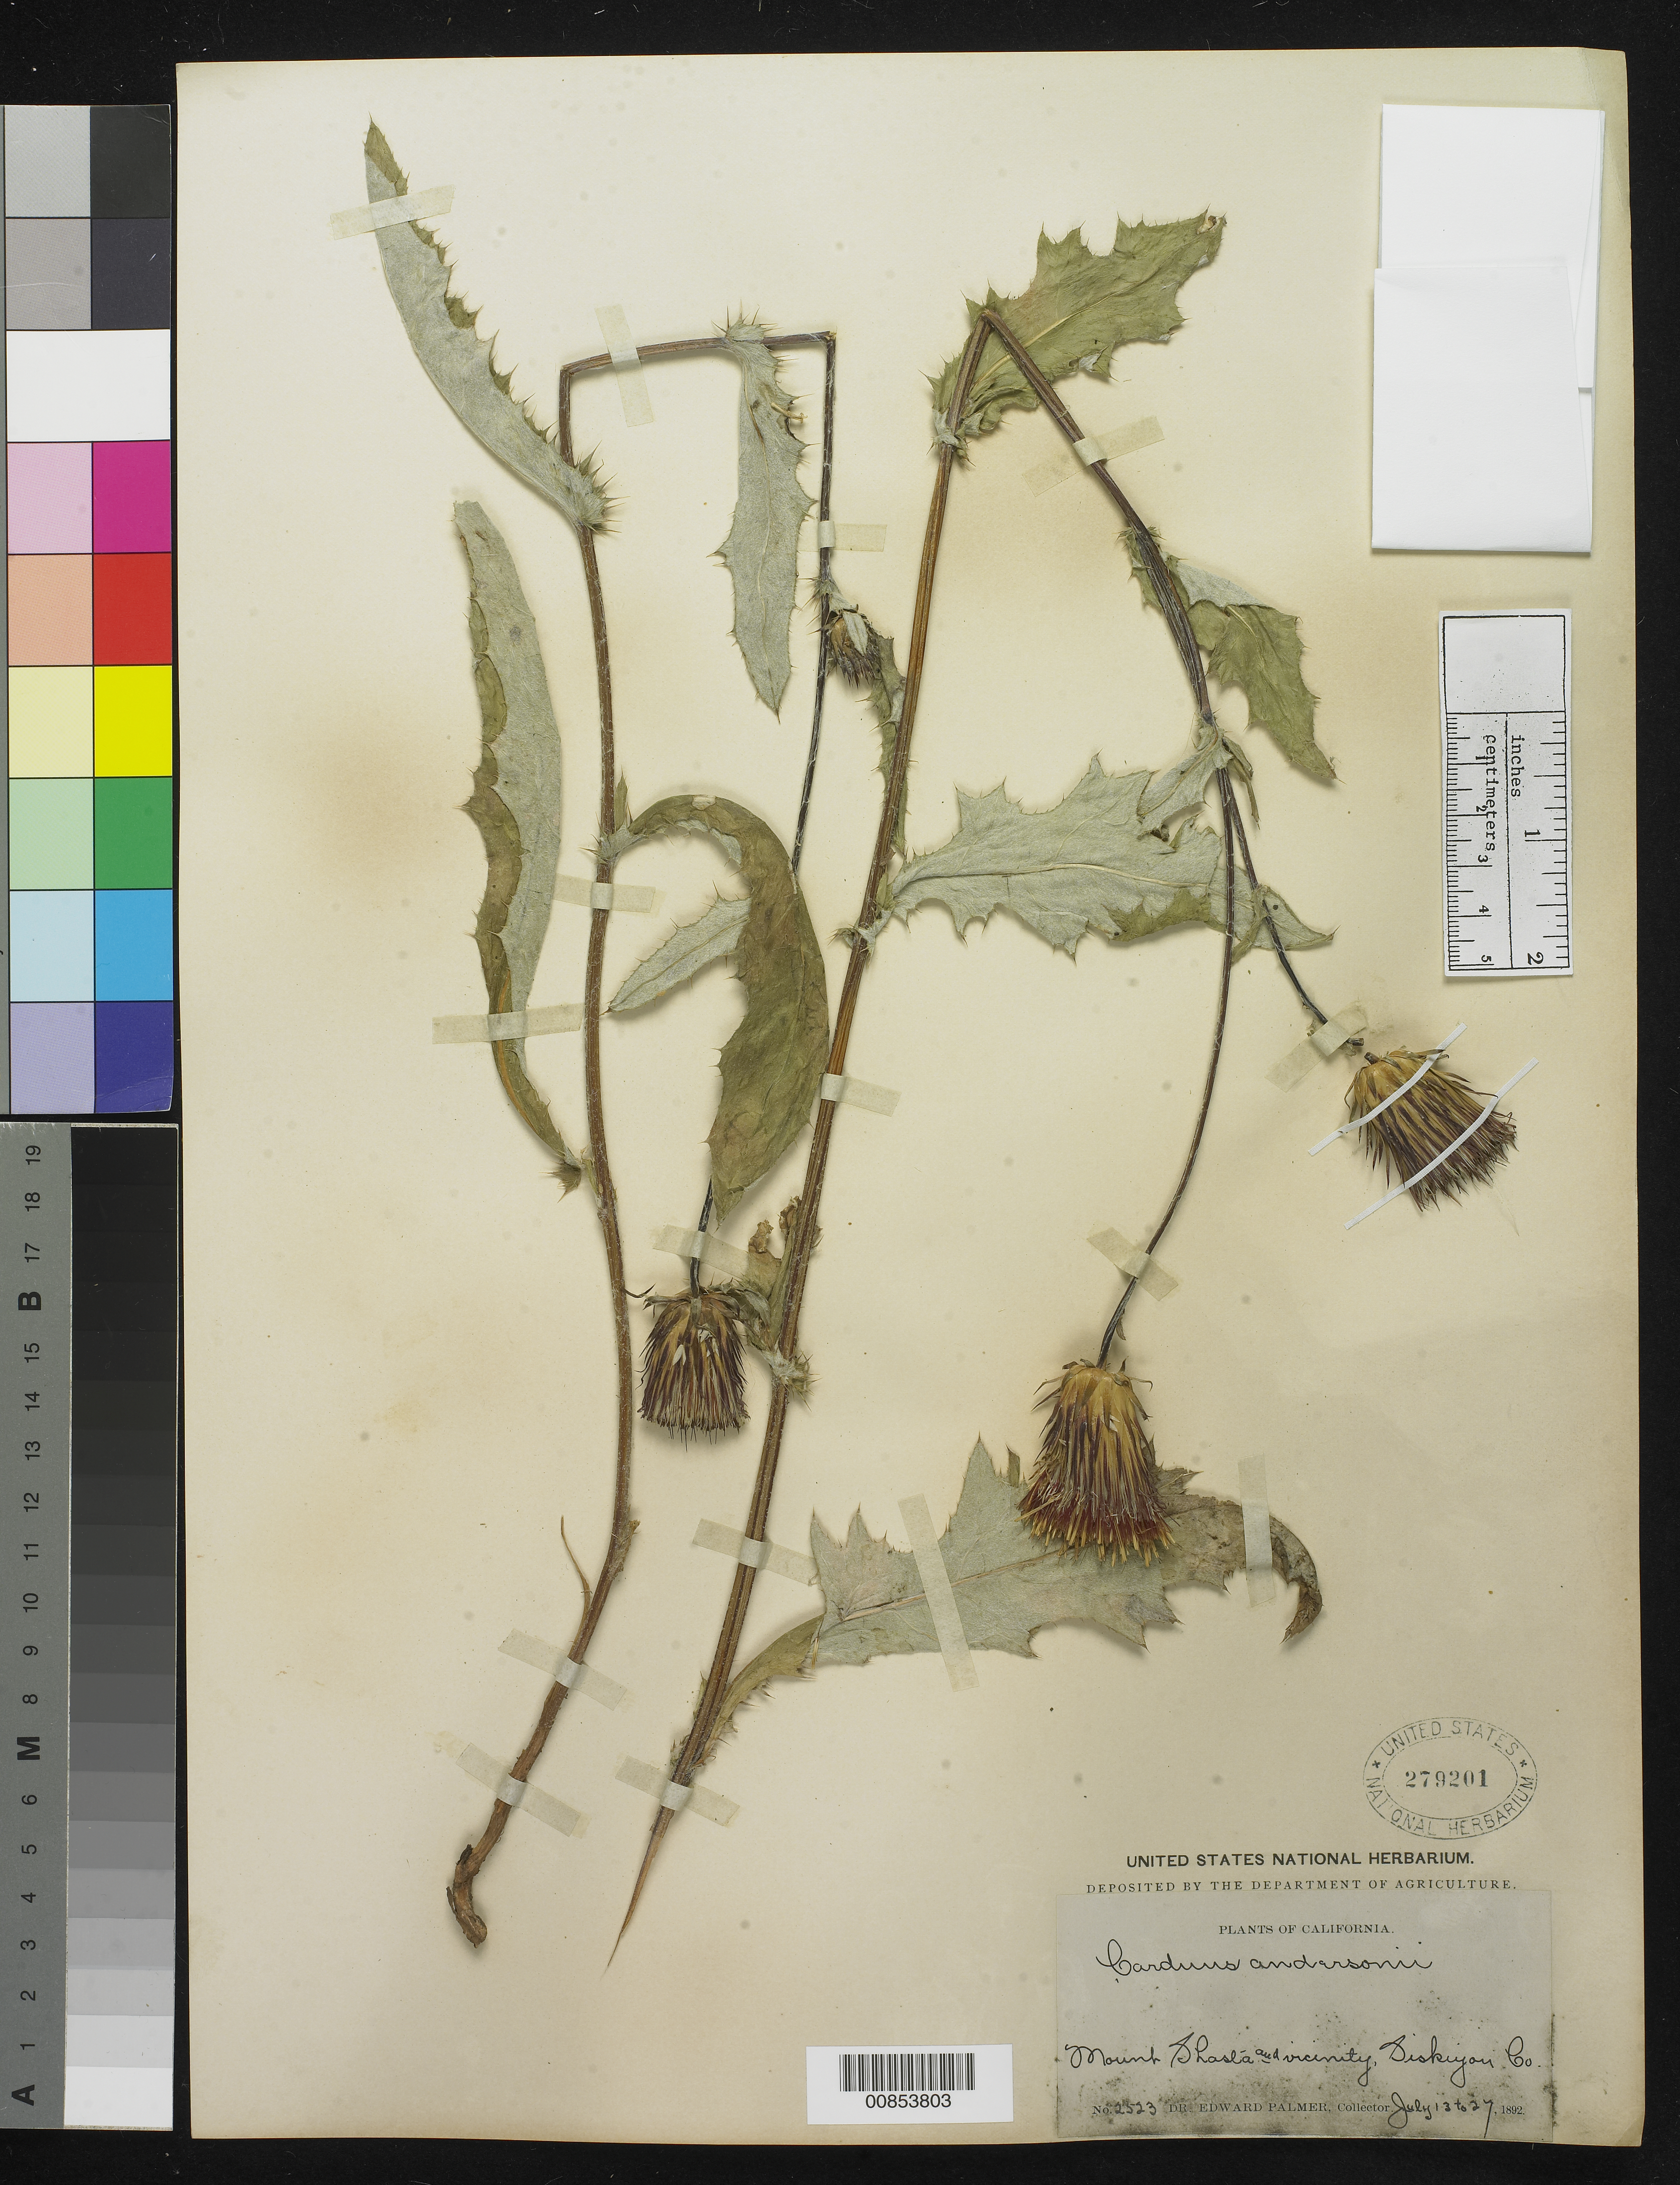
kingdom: Plantae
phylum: Tracheophyta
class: Magnoliopsida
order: Asterales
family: Asteraceae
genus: Cirsium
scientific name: Cirsium andersonii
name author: (A. Gray) Petr.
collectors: E. Palmer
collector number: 2523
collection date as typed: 13 Jul 1892 to 27 Jul 1892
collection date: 1892-07-13/1892-07-27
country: United States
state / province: California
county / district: Siskiyou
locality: Mount Shasta and vicinity, Siskiyou County, California.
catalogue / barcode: US 279201